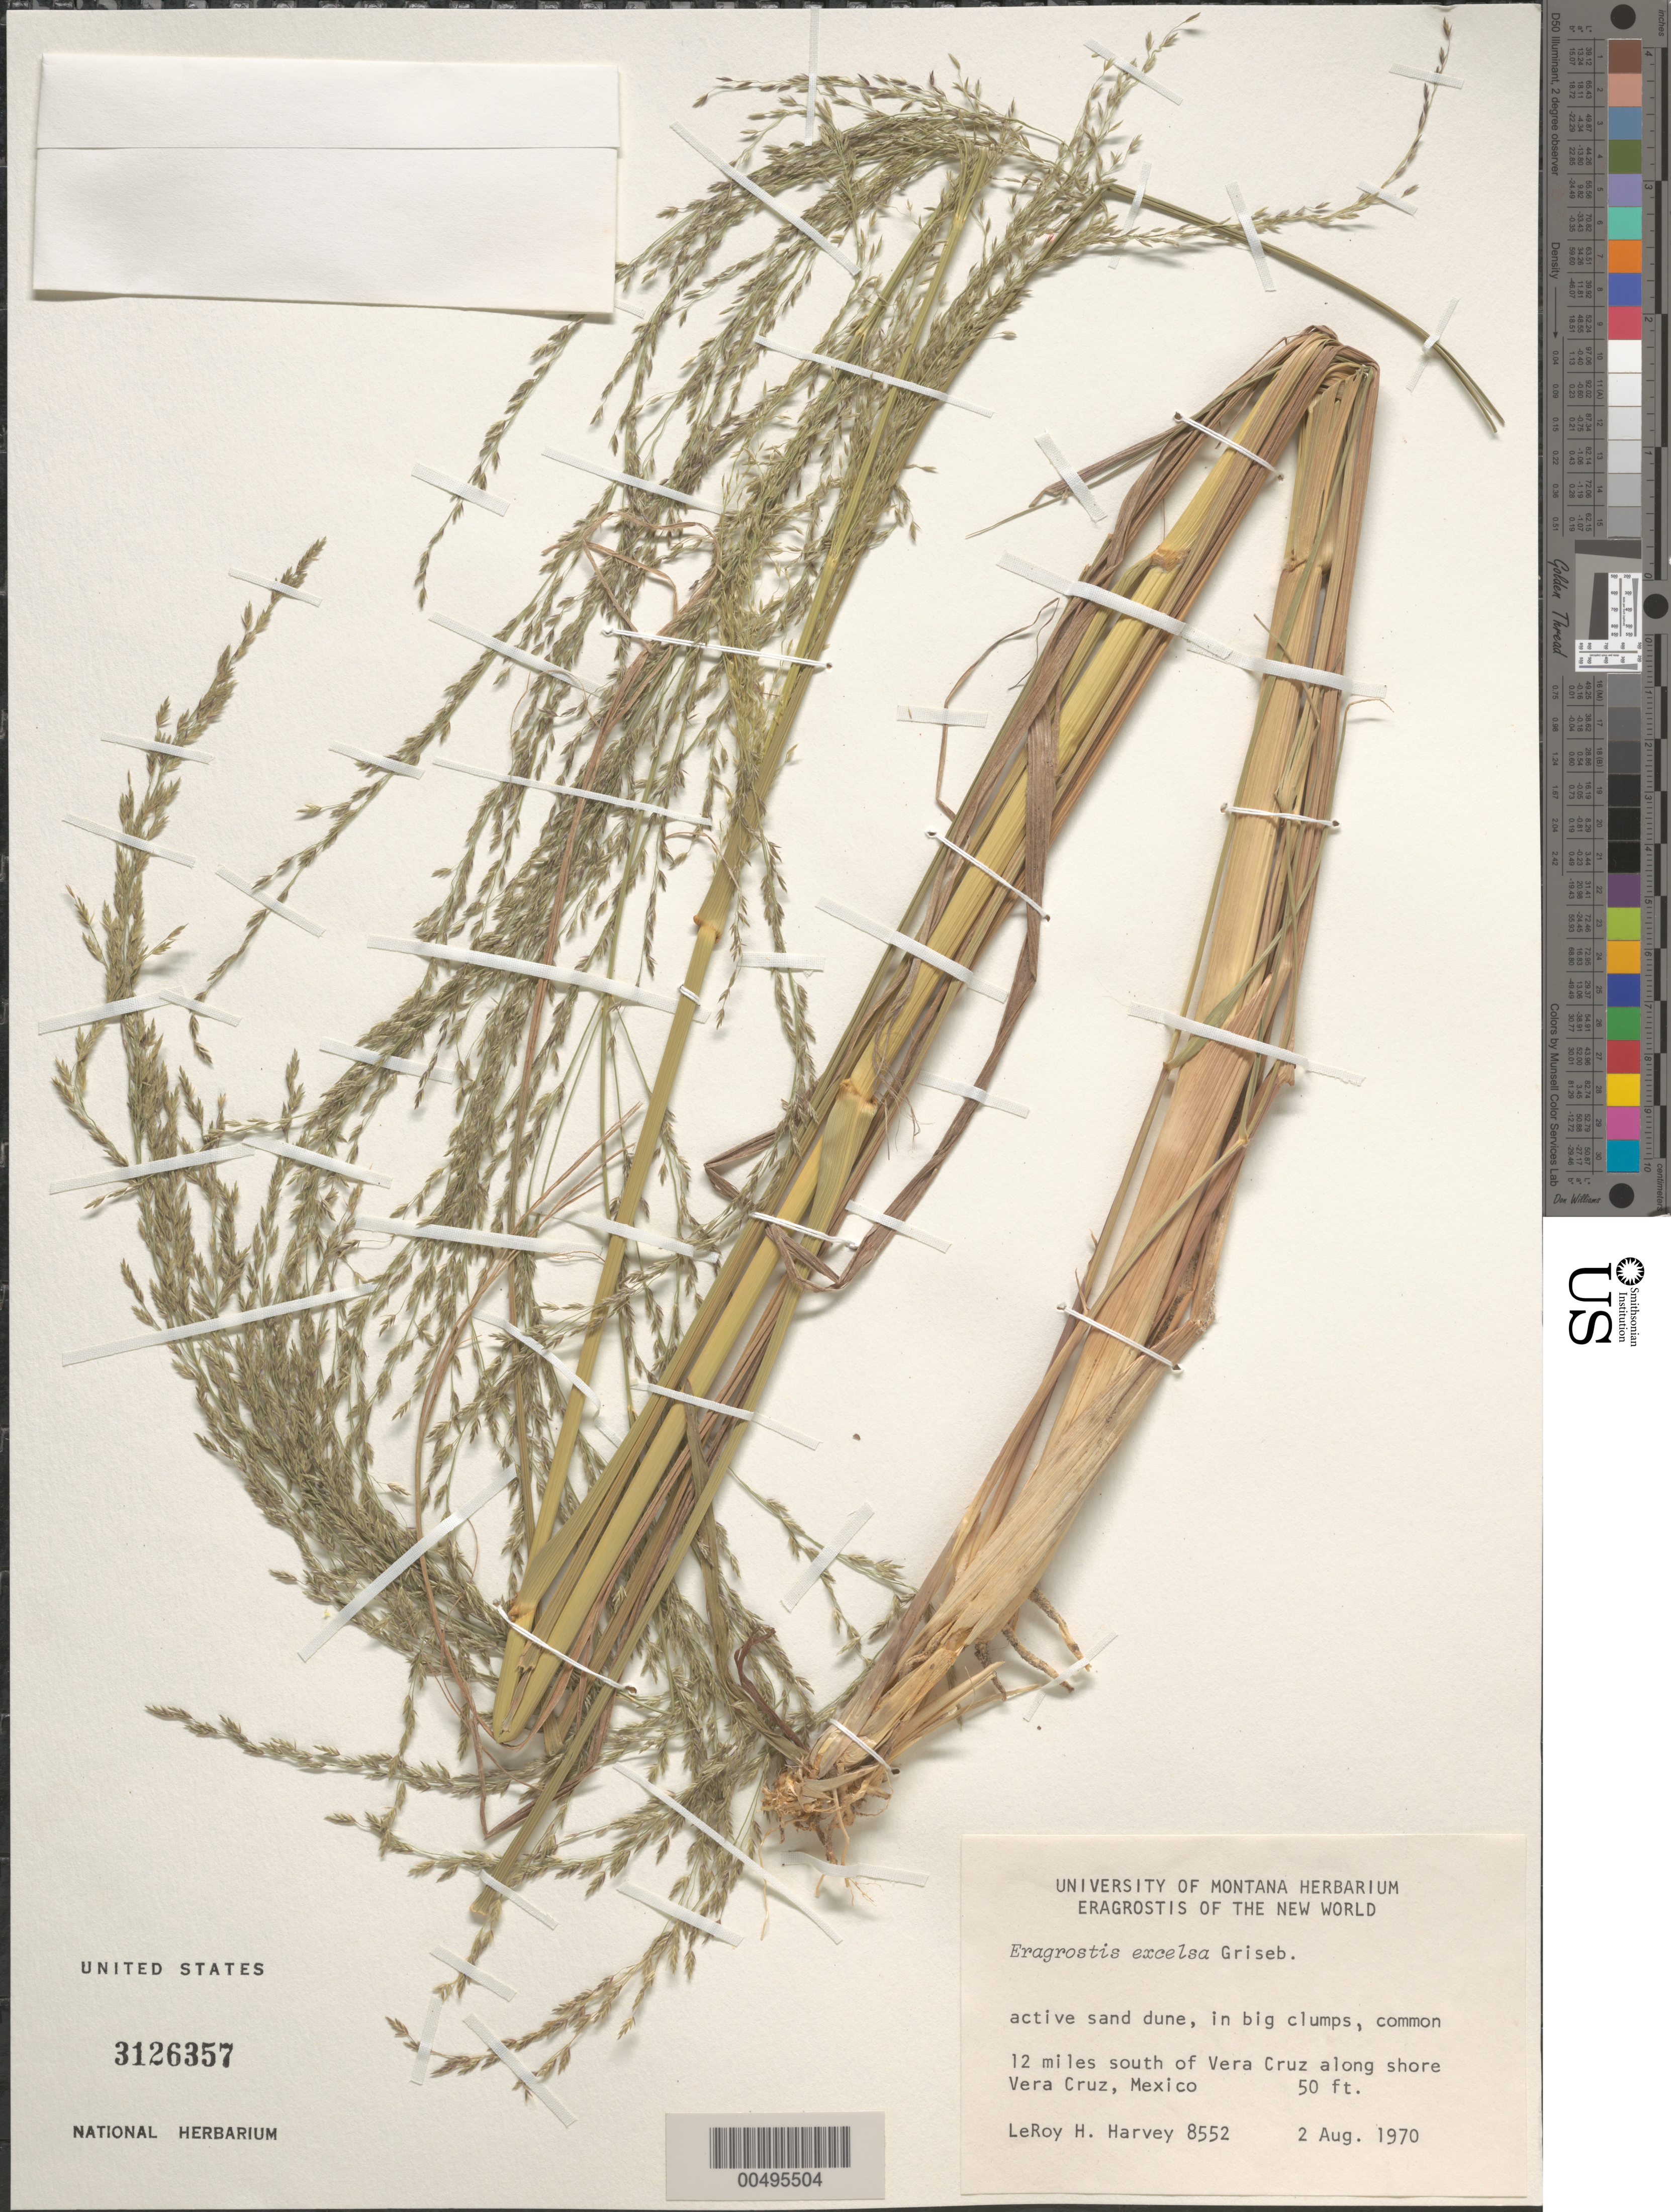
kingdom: Plantae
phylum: Tracheophyta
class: Liliopsida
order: Poales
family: Poaceae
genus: Eragrostis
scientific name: Eragrostis excelsa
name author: Griseb.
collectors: L. H. Harvey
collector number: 8552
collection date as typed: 2 Aug 1970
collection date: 1970-08-02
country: Mexico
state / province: Veracruz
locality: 12 mi S of Veracruz along shore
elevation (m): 15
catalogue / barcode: US 3126357